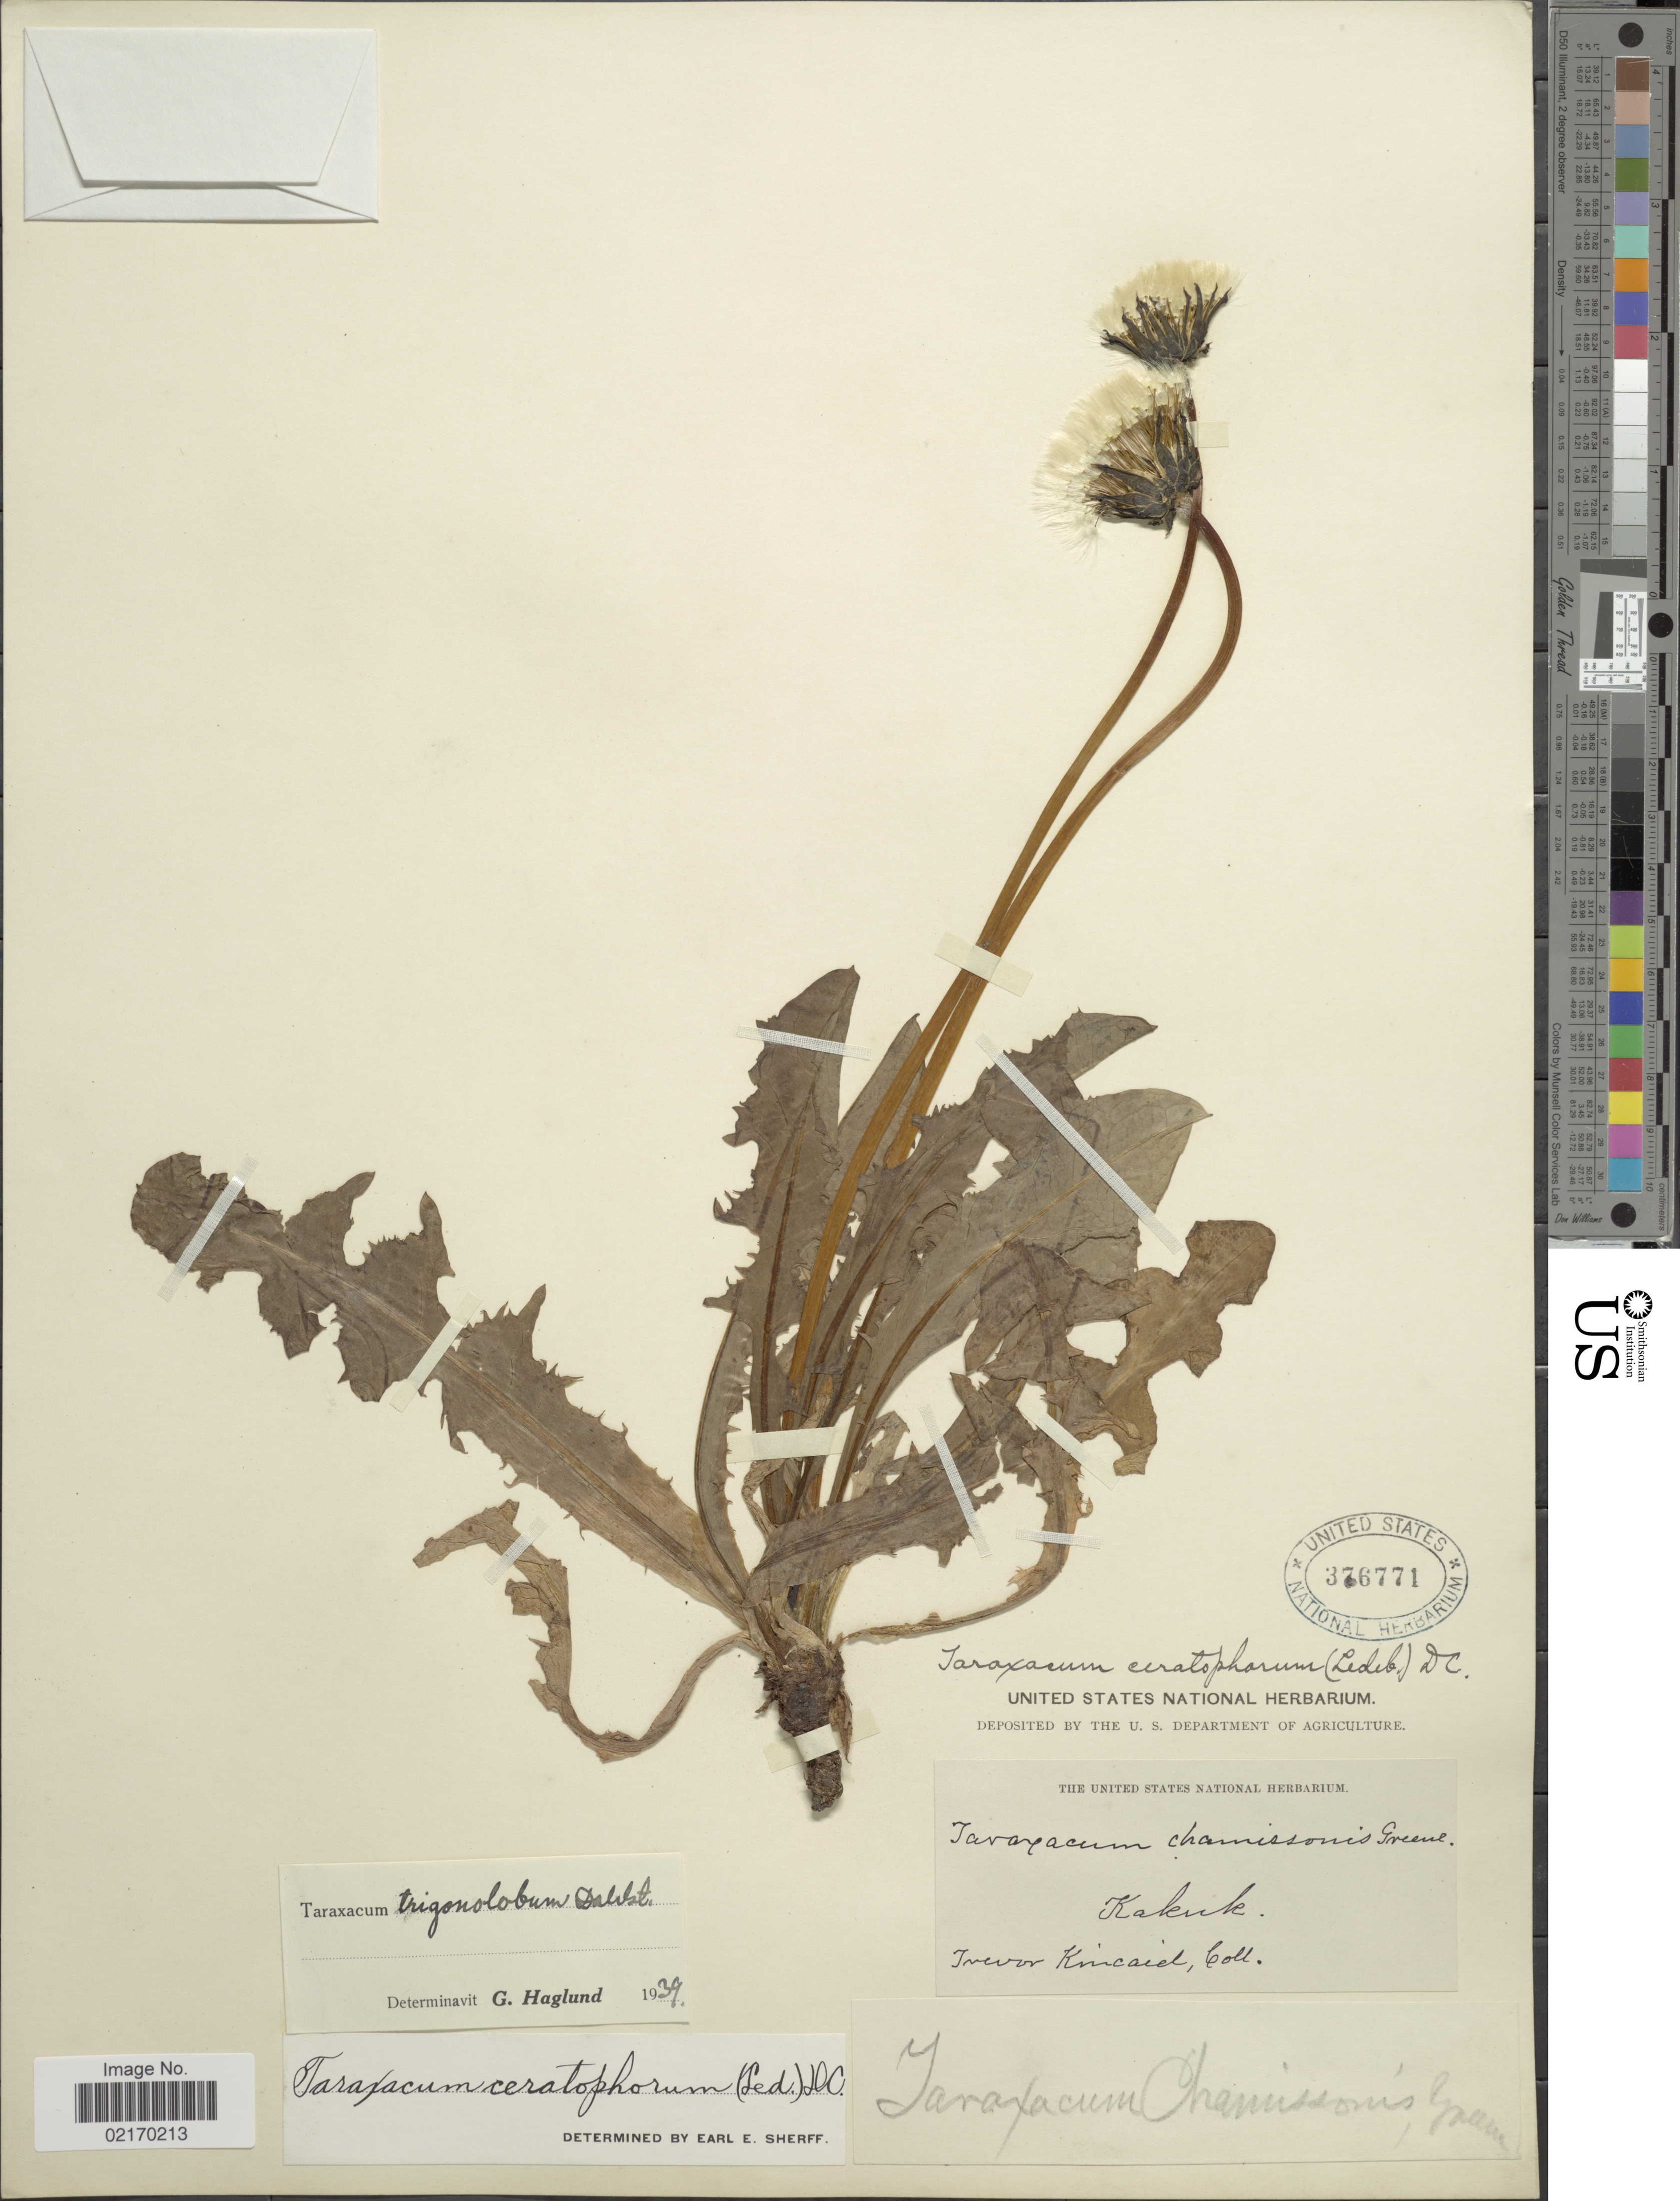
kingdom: Plantae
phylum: Tracheophyta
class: Magnoliopsida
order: Asterales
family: Asteraceae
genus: Taraxacum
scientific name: Taraxacum trigonolobum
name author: Dahlst.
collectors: T. C. Kincaid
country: United States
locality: Kakuk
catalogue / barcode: US 376771